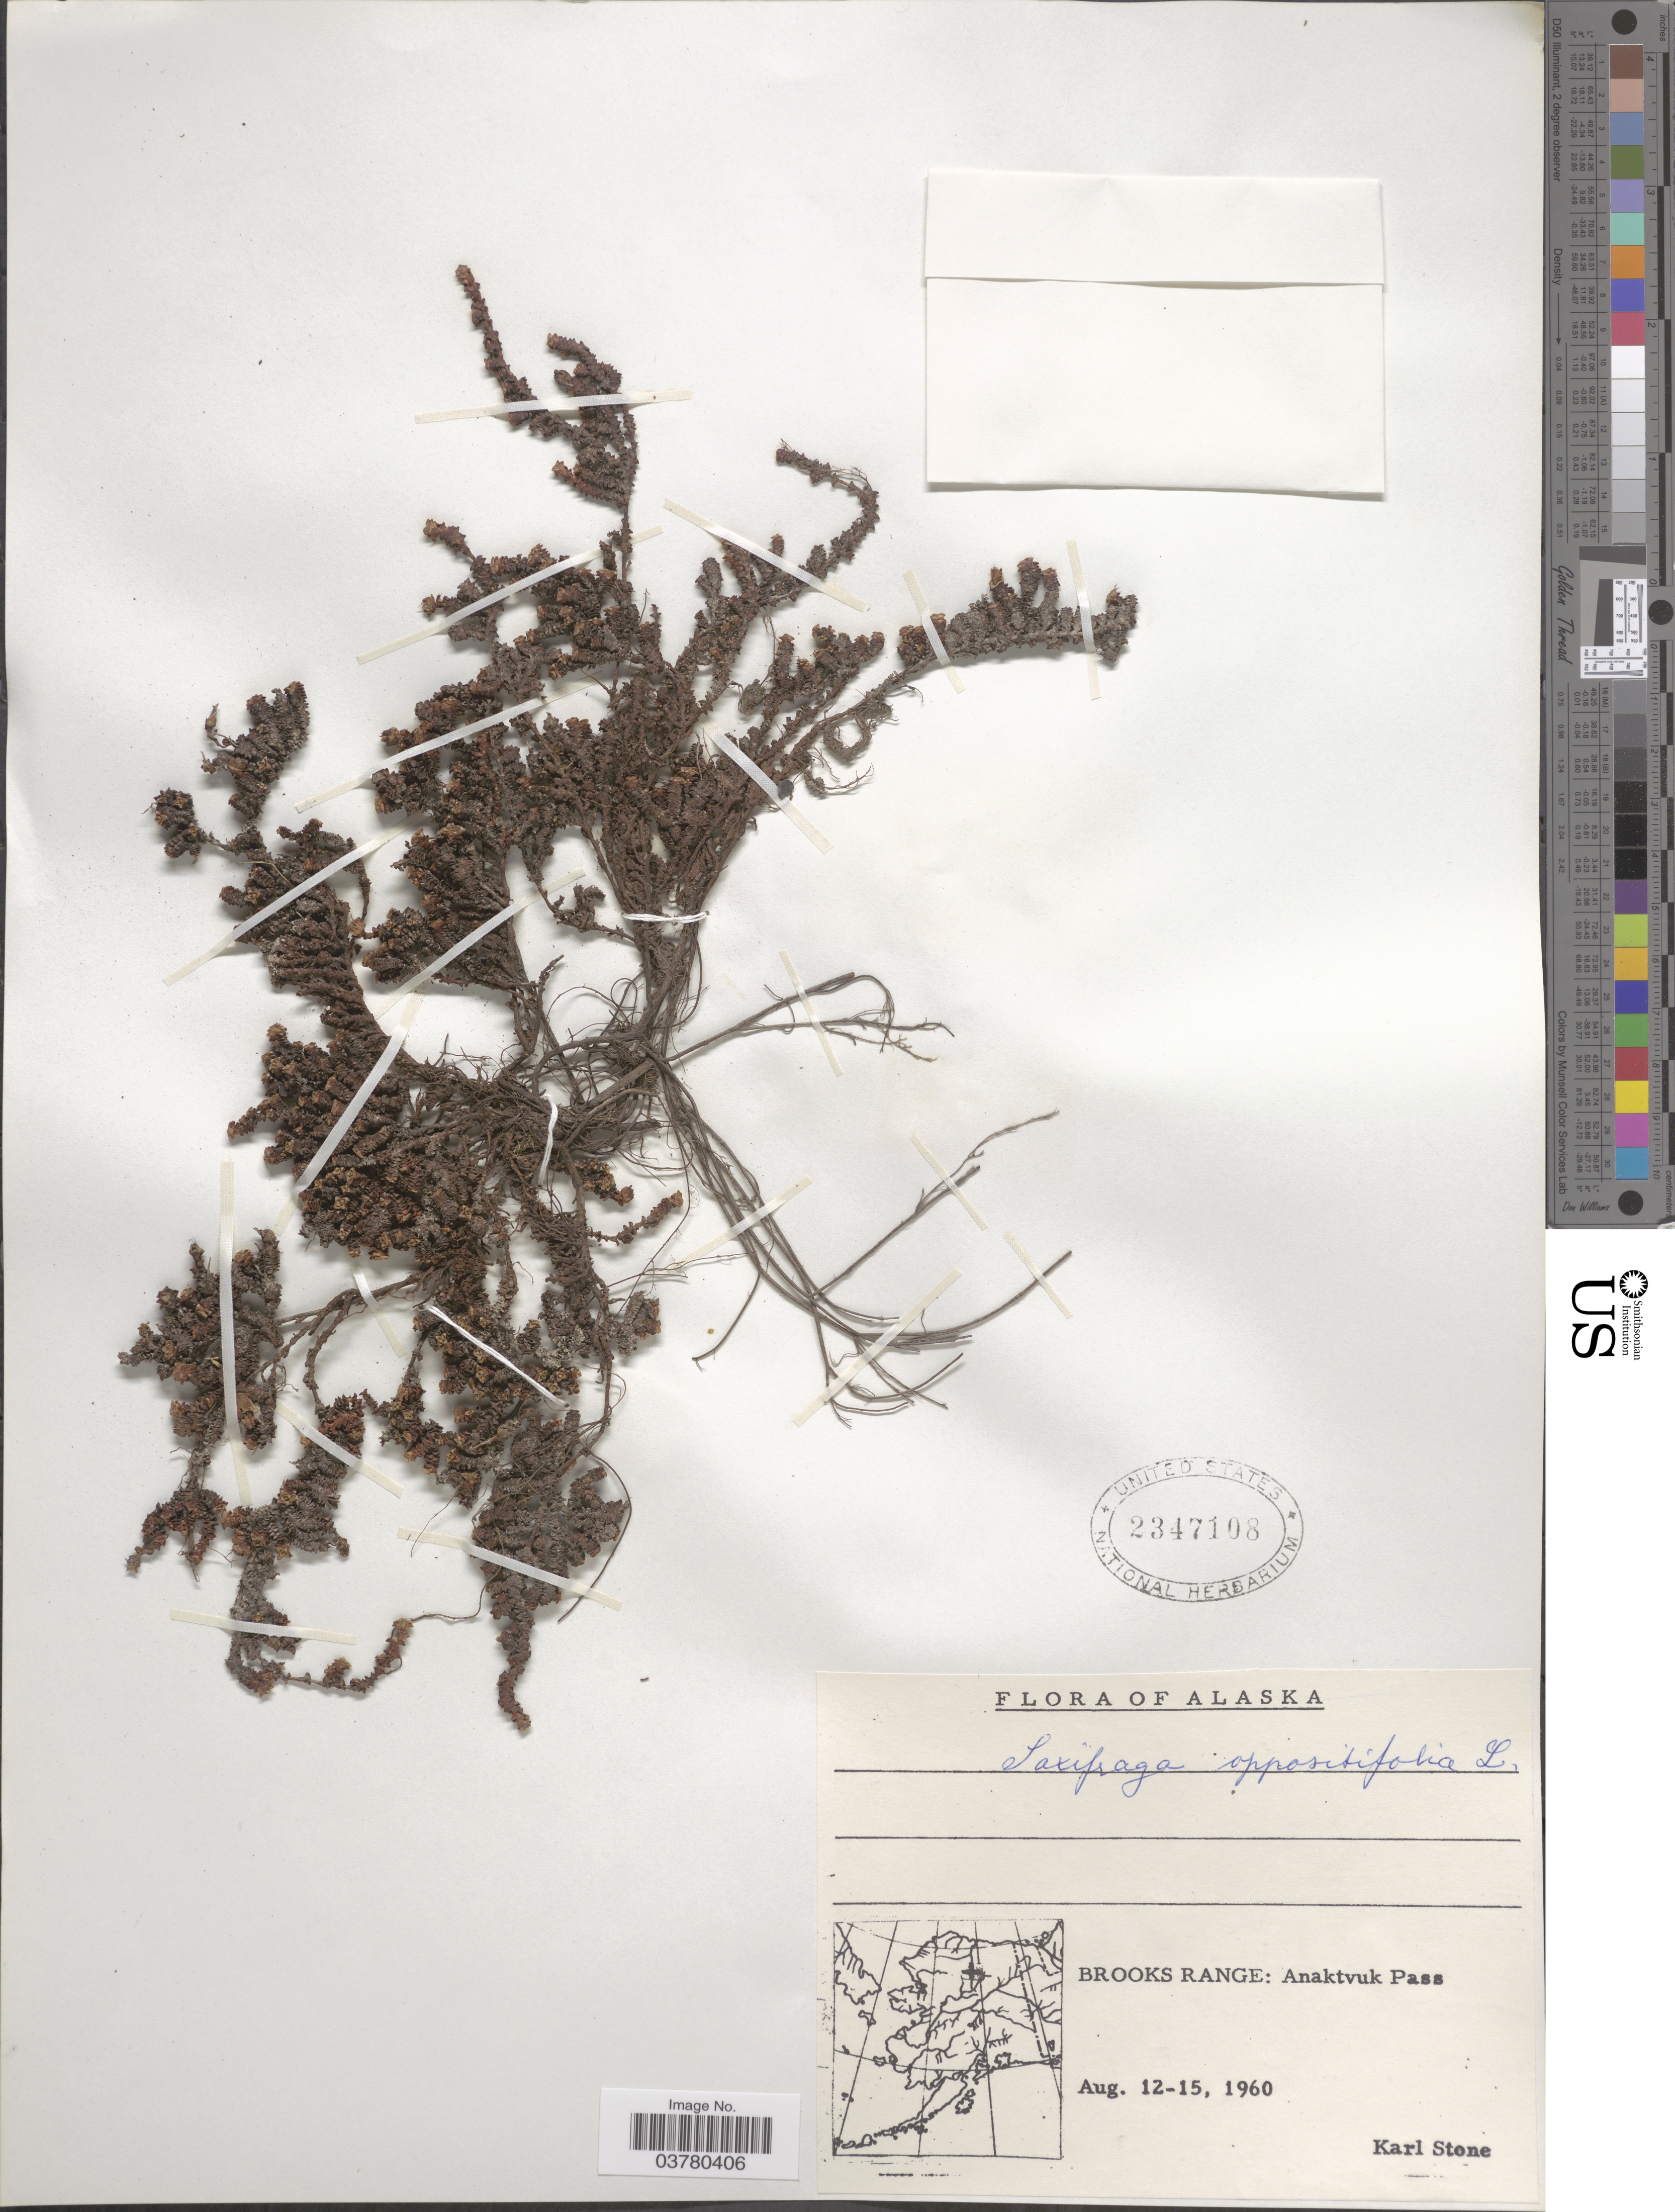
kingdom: Plantae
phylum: Tracheophyta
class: Magnoliopsida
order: Saxifragales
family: Saxifragaceae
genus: Saxifraga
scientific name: Saxifraga oppositifolia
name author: L.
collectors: K. Stone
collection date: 1960-08-12/1960-08-15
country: United States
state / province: Alaska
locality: Brooks Range: Anaktvuk Pass.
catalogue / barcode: US 2347108